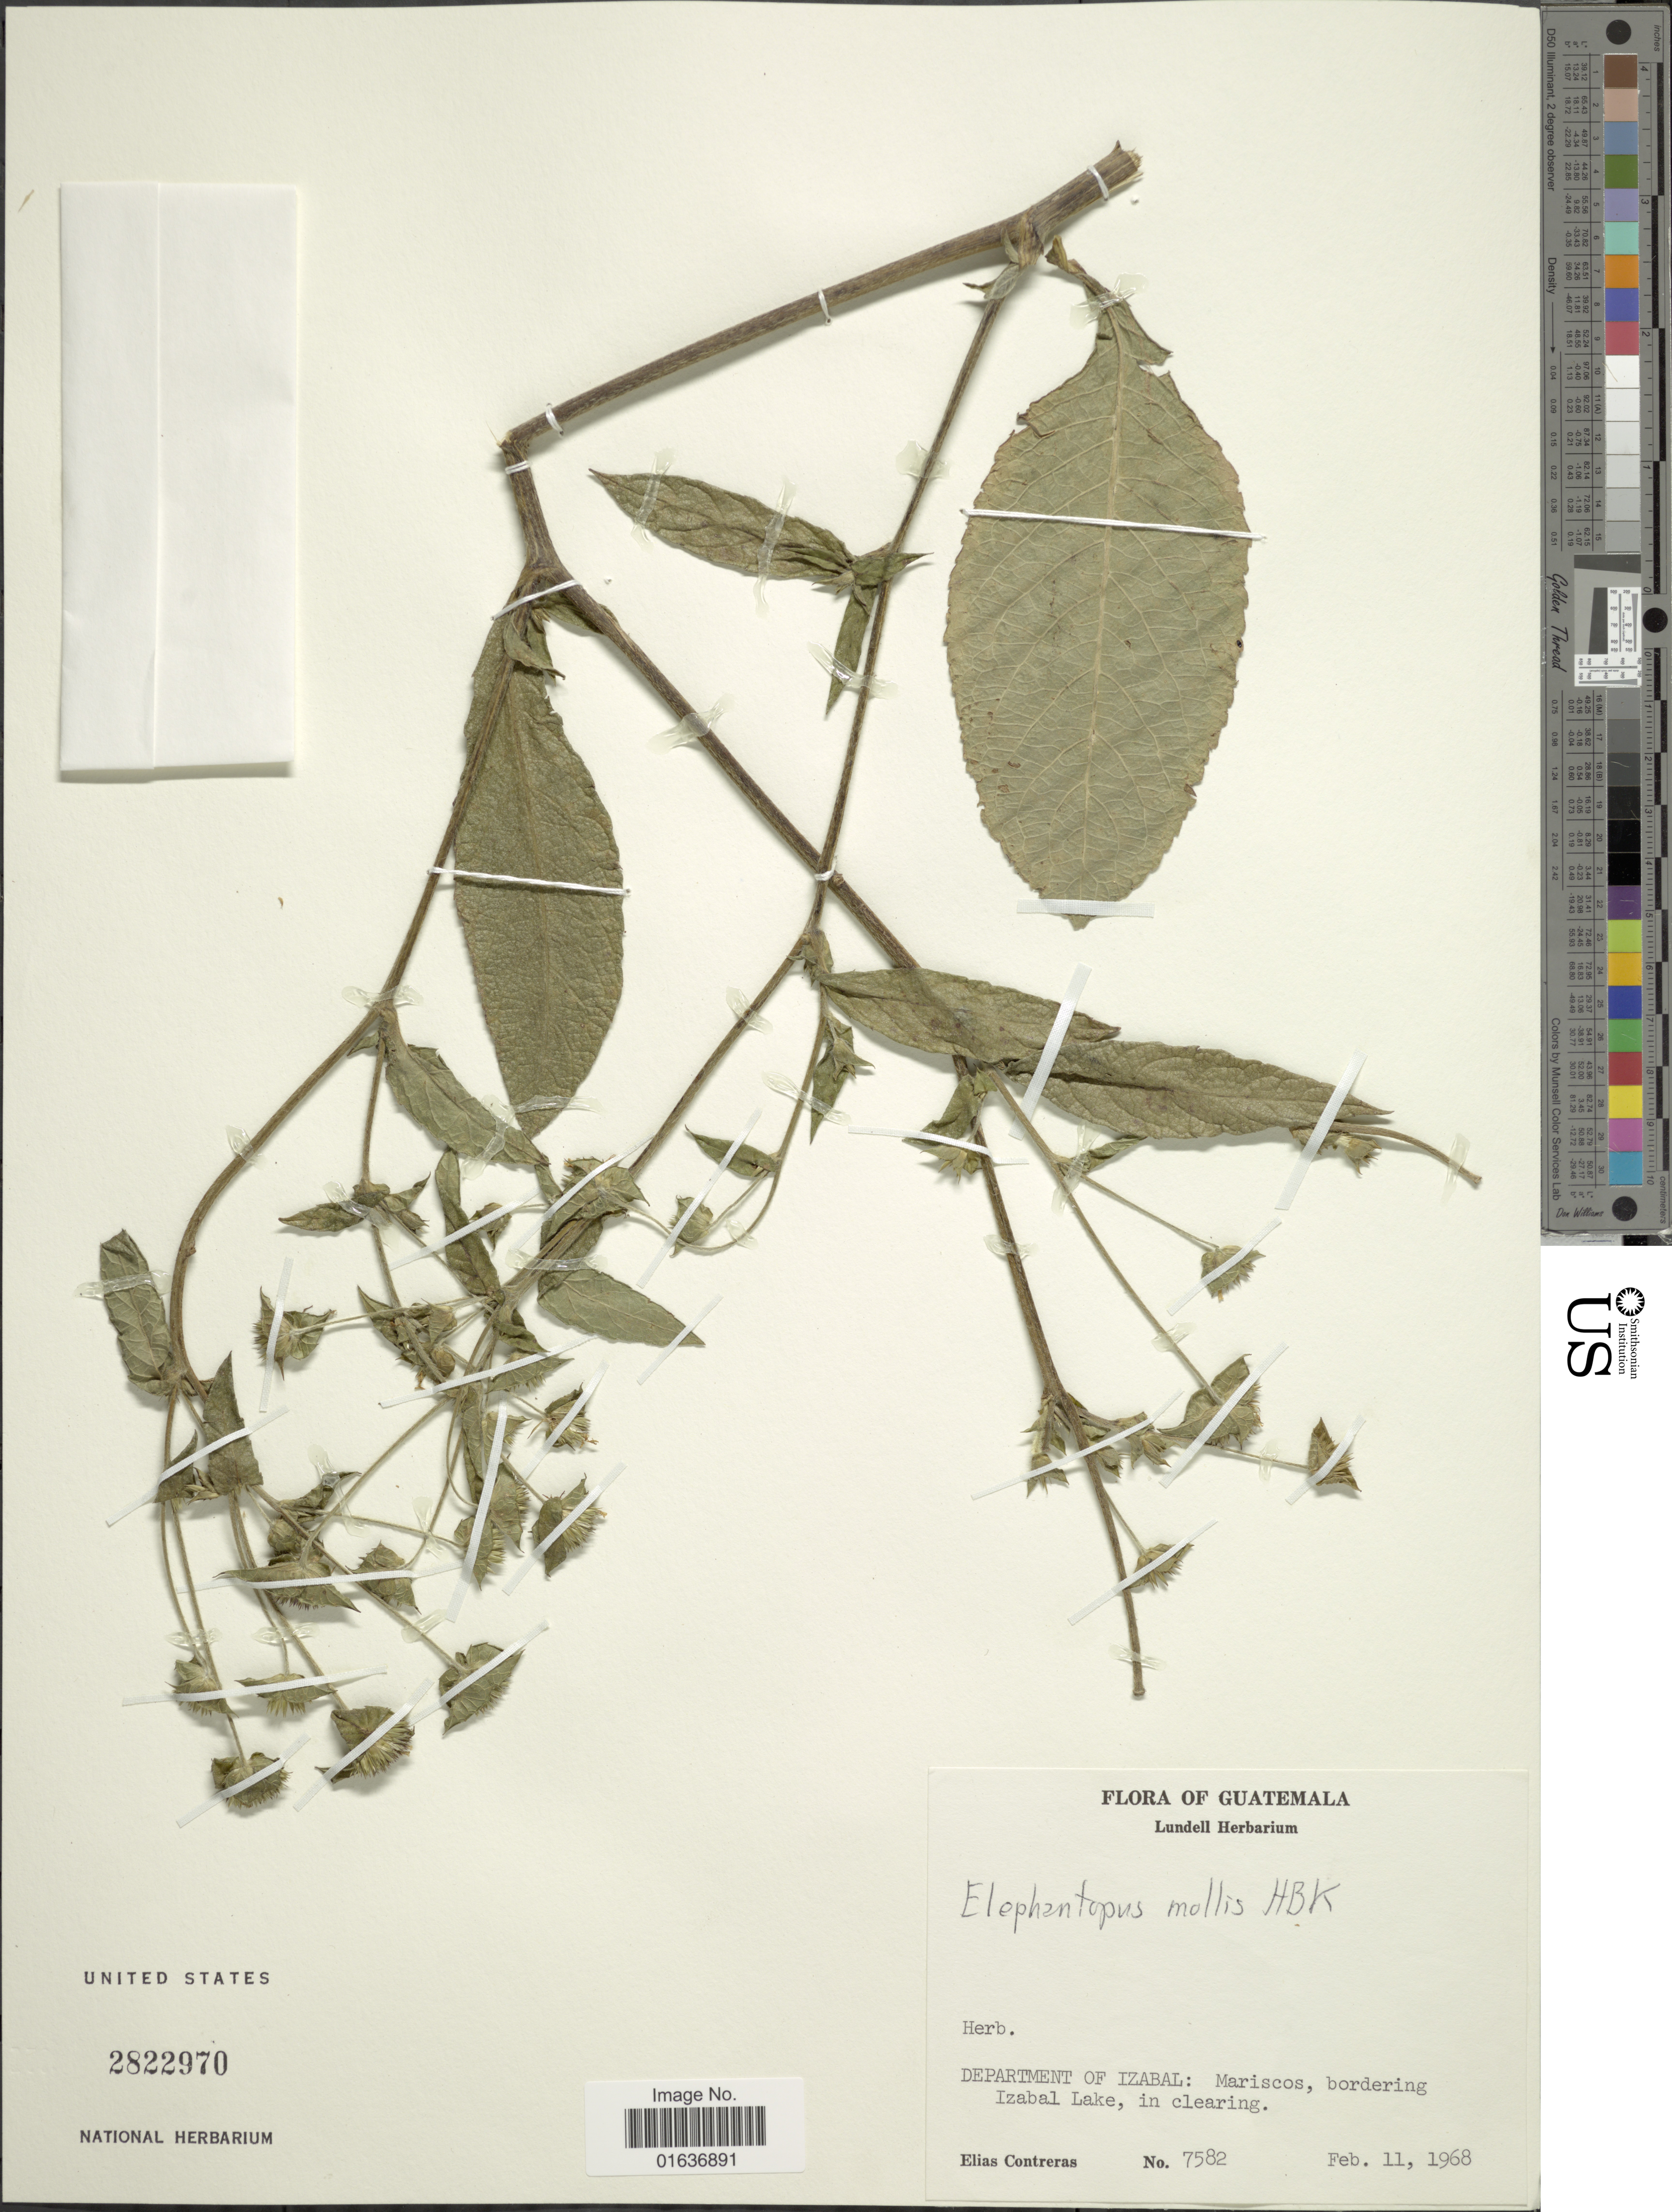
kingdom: Plantae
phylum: Tracheophyta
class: Magnoliopsida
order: Asterales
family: Asteraceae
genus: Elephantopus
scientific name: Elephantopus mollis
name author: Kunth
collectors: E. Contreras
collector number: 7582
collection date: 1968-02-11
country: Guatemala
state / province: Izabal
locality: Mariscos, bordering Izabal Lake, in clearing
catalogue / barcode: US 2822970